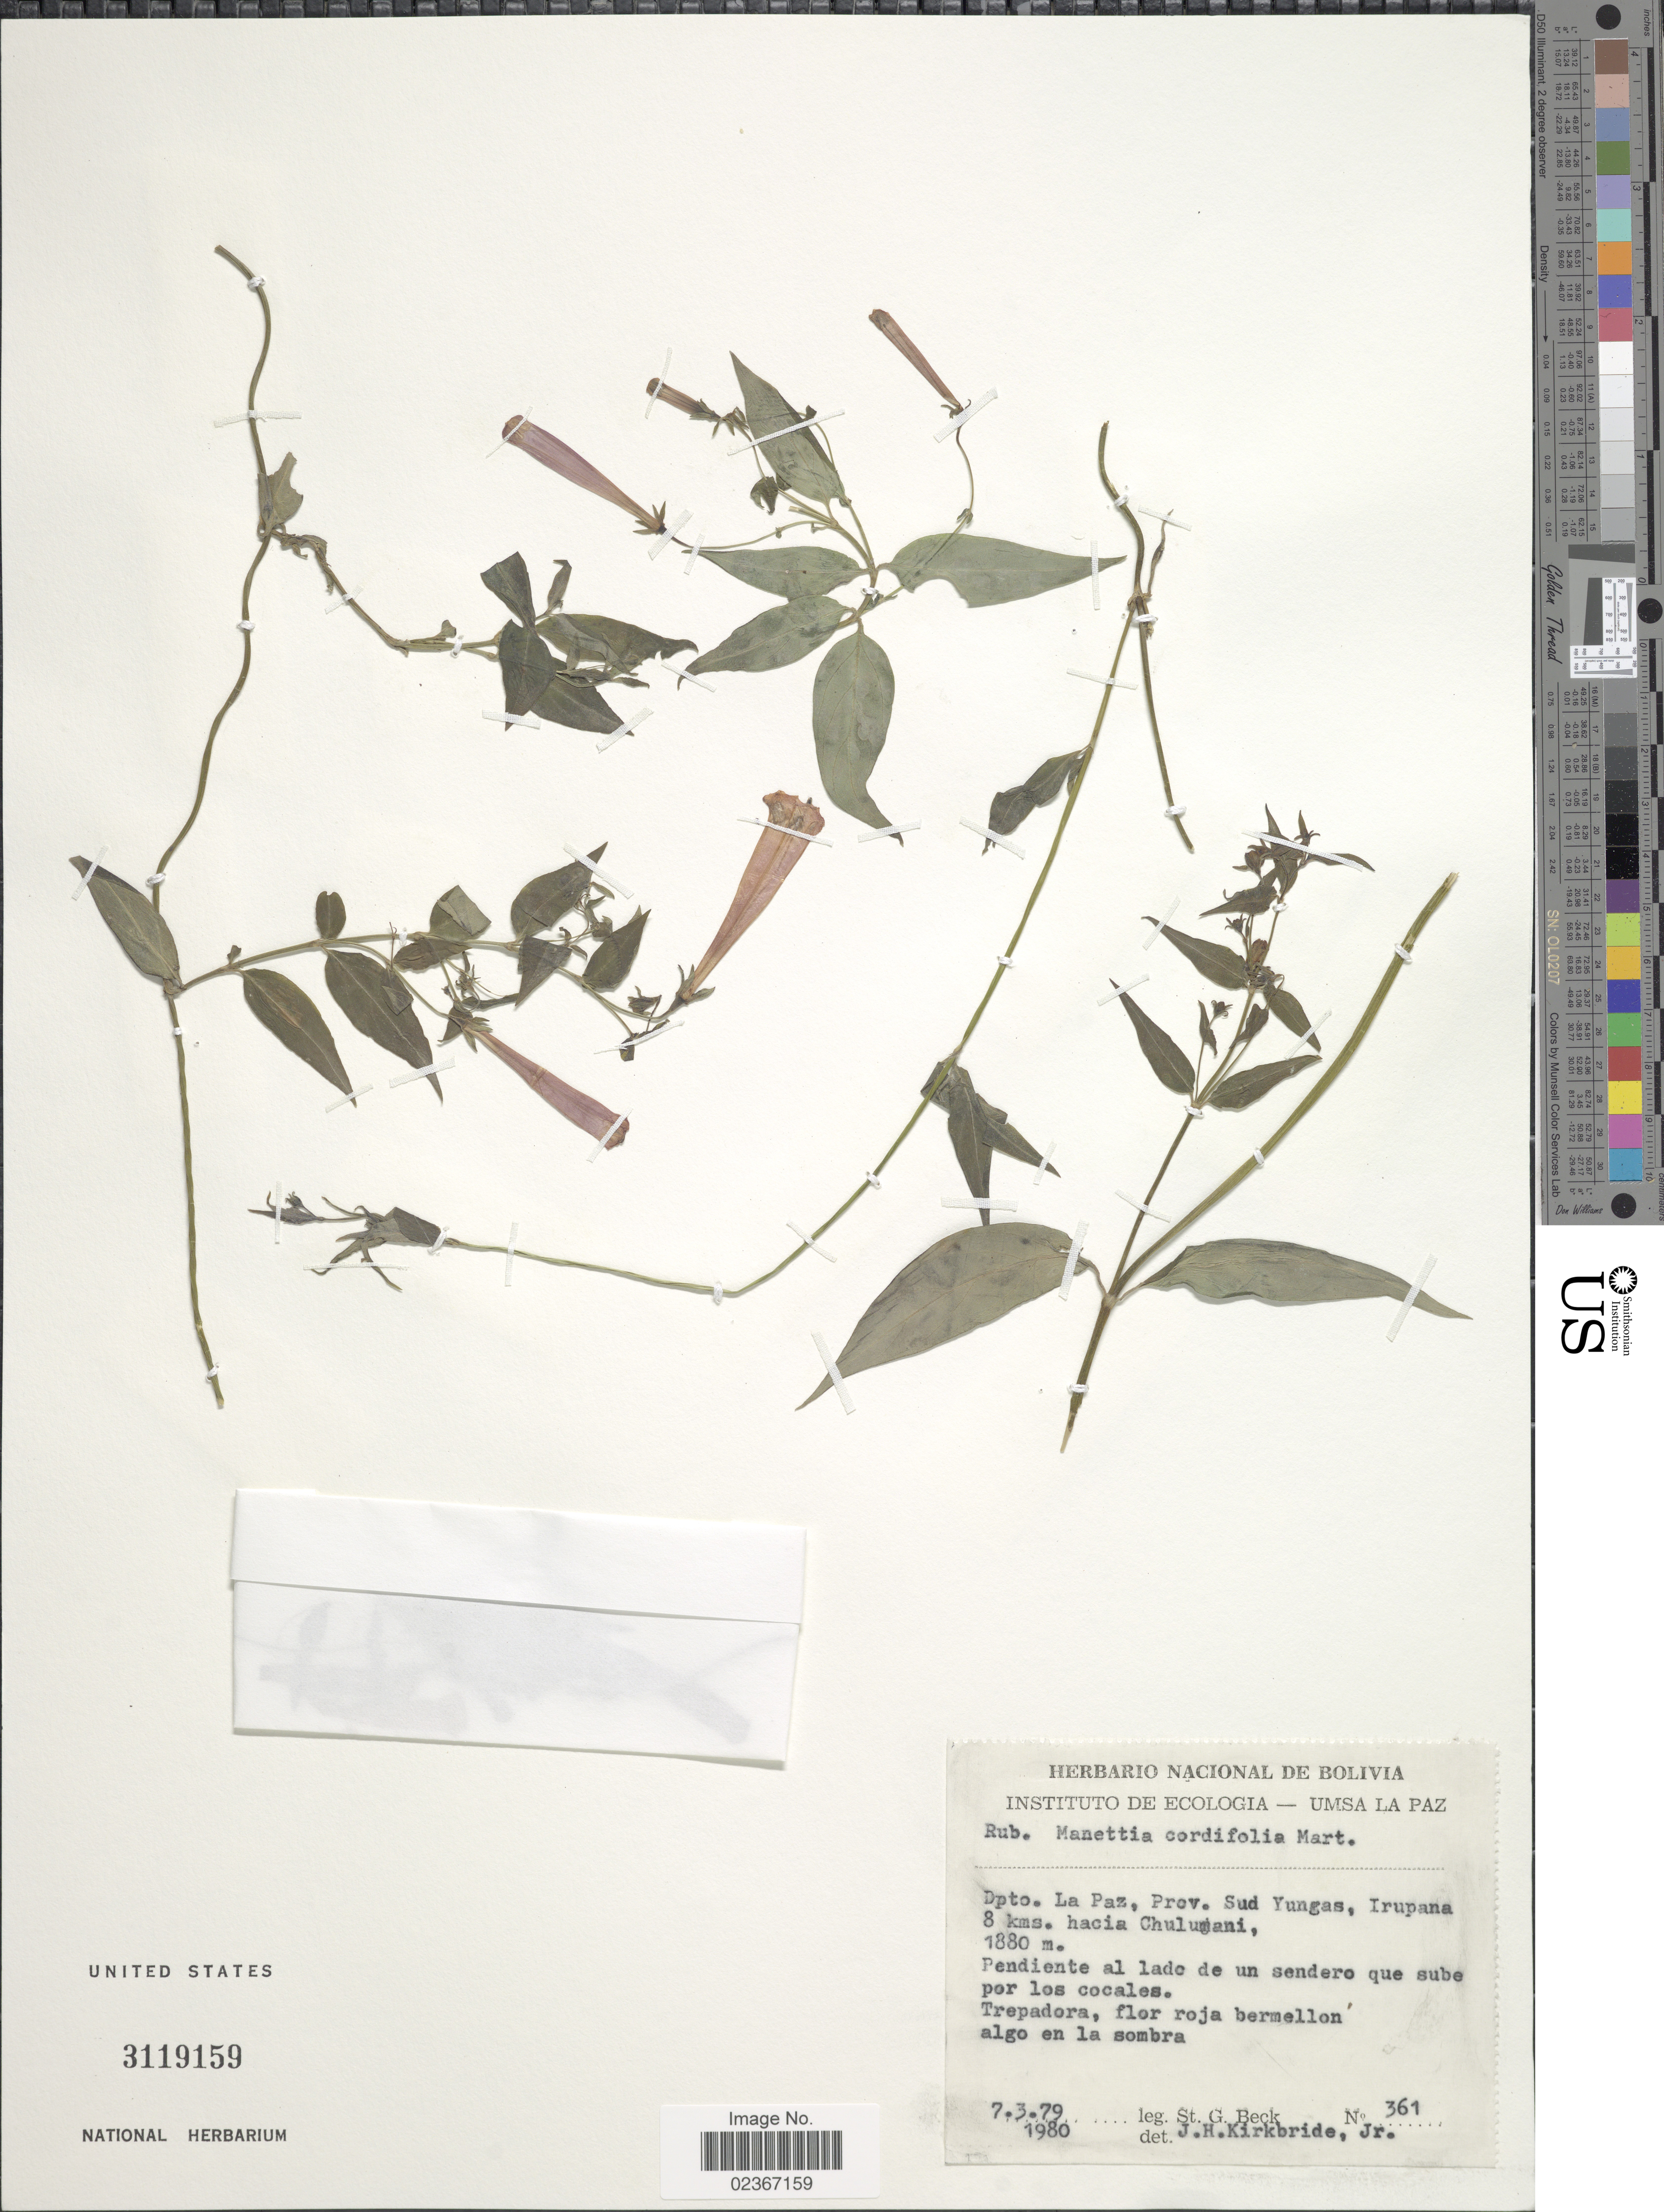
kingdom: Plantae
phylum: Tracheophyta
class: Magnoliopsida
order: Gentianales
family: Rubiaceae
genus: Manettia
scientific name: Manettia cordifolia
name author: Mart.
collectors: S. G. Beck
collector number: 361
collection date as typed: Transcribed d/m/y: 7/3/79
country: Bolivia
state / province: La Paz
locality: Dpto. La Paz, Prov. Sud Yungas, Irupana 8 kms. hacia Chulumani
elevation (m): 1880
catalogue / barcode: US 3119159